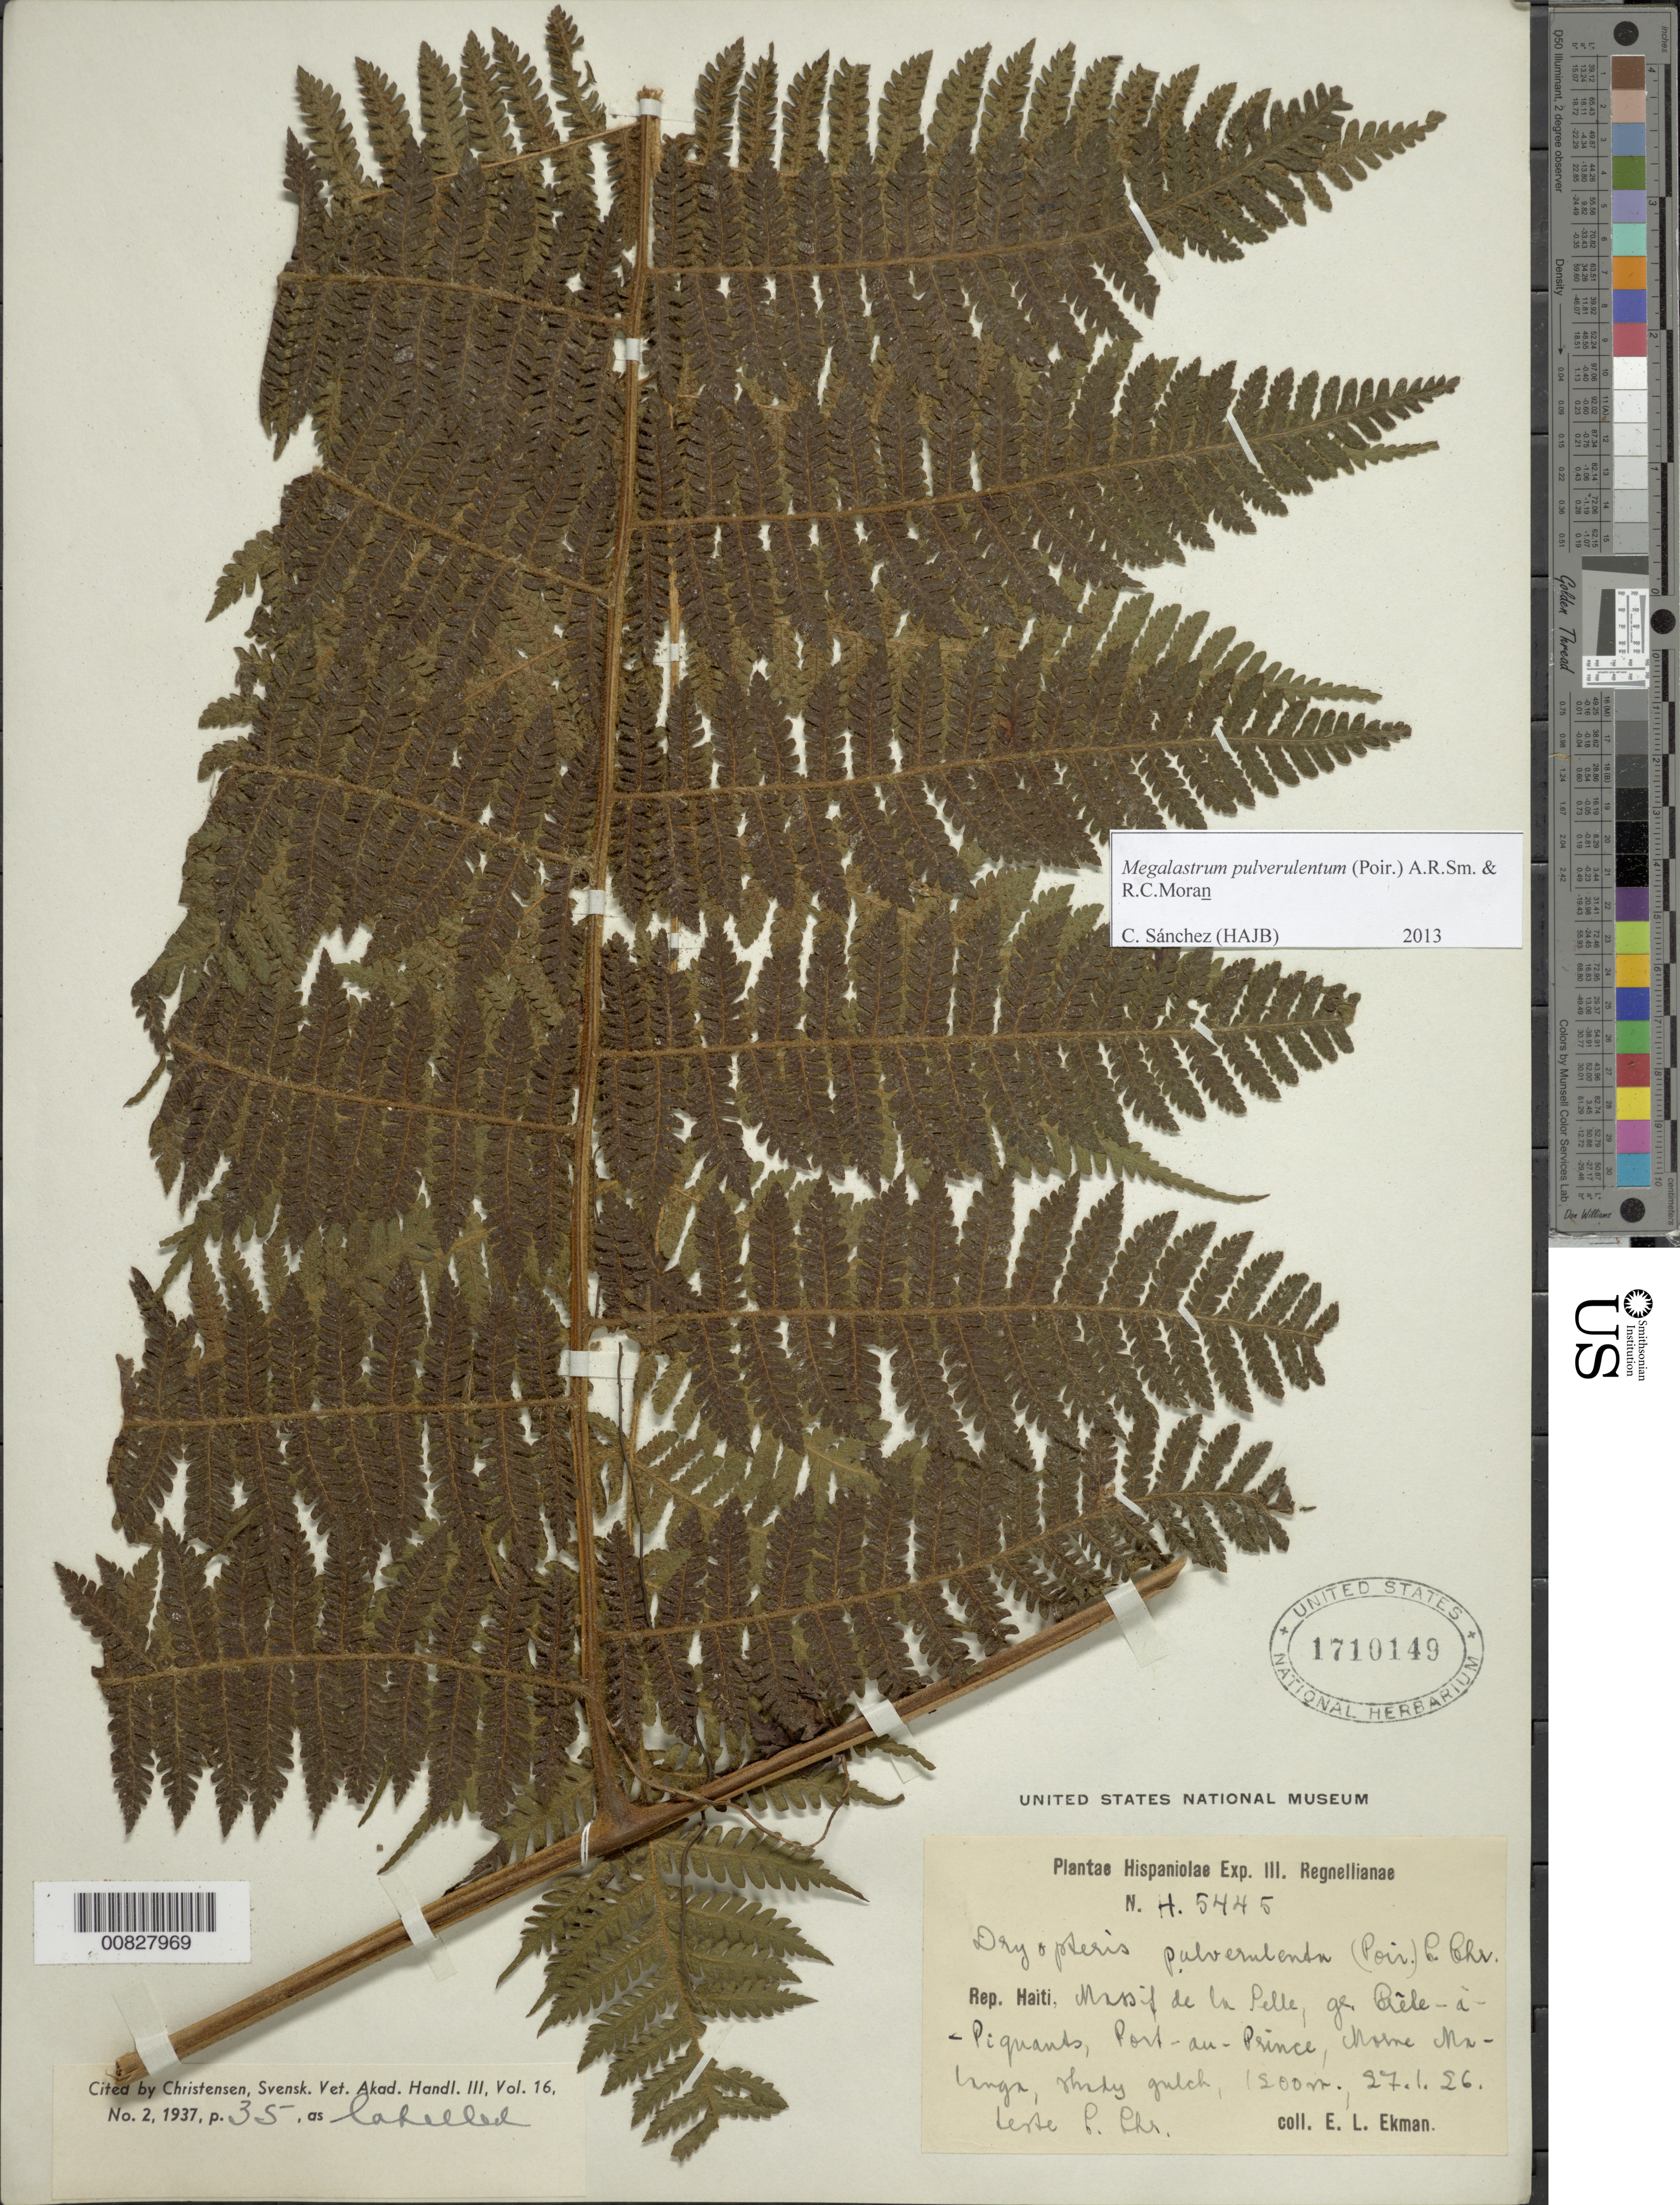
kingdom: Plantae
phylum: Tracheophyta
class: Polypodiopsida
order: Polypodiales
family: Dryopteridaceae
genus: Megalastrum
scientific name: Megalastrum pulverulentum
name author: (Poir.) A.R. Sm. & R.C. Moran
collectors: E. L. Ekman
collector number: H 5445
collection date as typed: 27 Jan 1926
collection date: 1926-01-27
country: Haiti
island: Hispaniola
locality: Massif de la Selle, gr. Crête-à-Piquants, Port au Prince, Morne Malanga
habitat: Shady gulch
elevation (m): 1200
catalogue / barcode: US 1710149